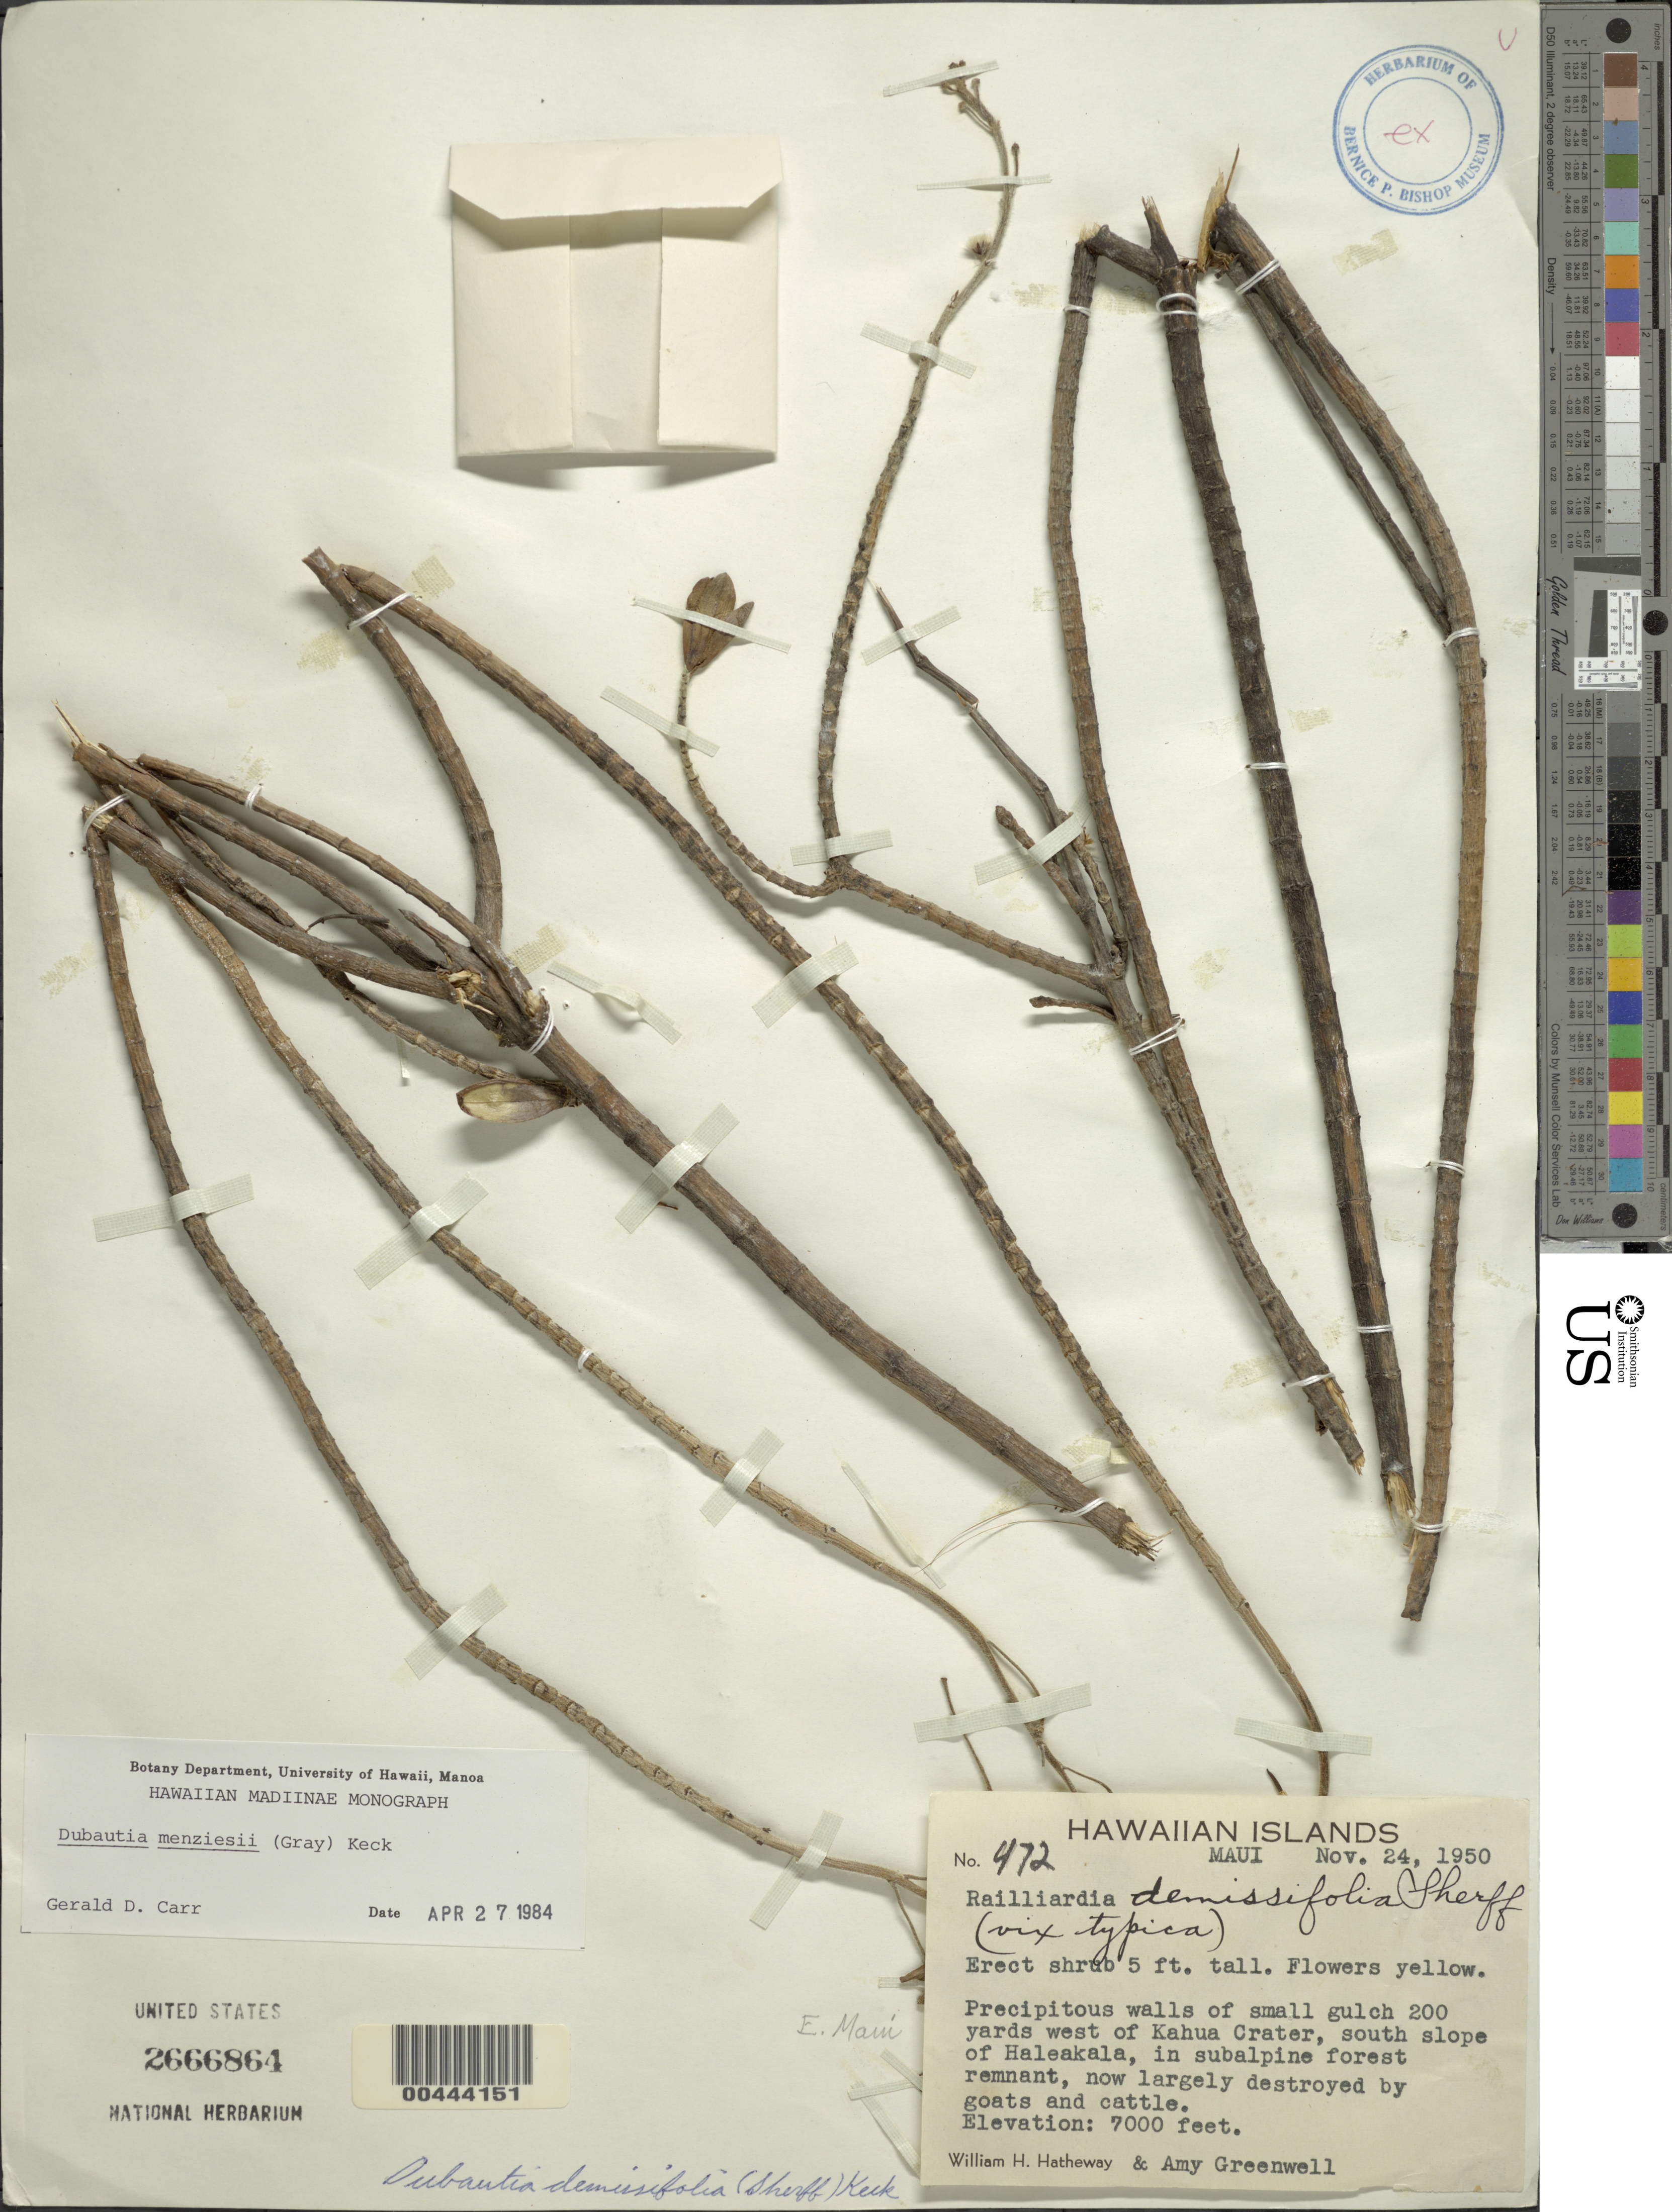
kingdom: Plantae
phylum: Tracheophyta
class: Magnoliopsida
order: Asterales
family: Asteraceae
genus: Dubautia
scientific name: Dubautia menziesii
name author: (A. Gray) D.D. Keck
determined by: Carr, G. D.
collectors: W. H. Hatheway & A. B. Greenwell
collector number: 472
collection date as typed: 24 Nov 1950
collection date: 1950-11-24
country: United States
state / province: Hawaii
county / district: Maui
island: Maui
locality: Small gulch 200 yards W of Kahua Crater, S slope of Haleakala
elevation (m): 2134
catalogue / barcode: US 2666864